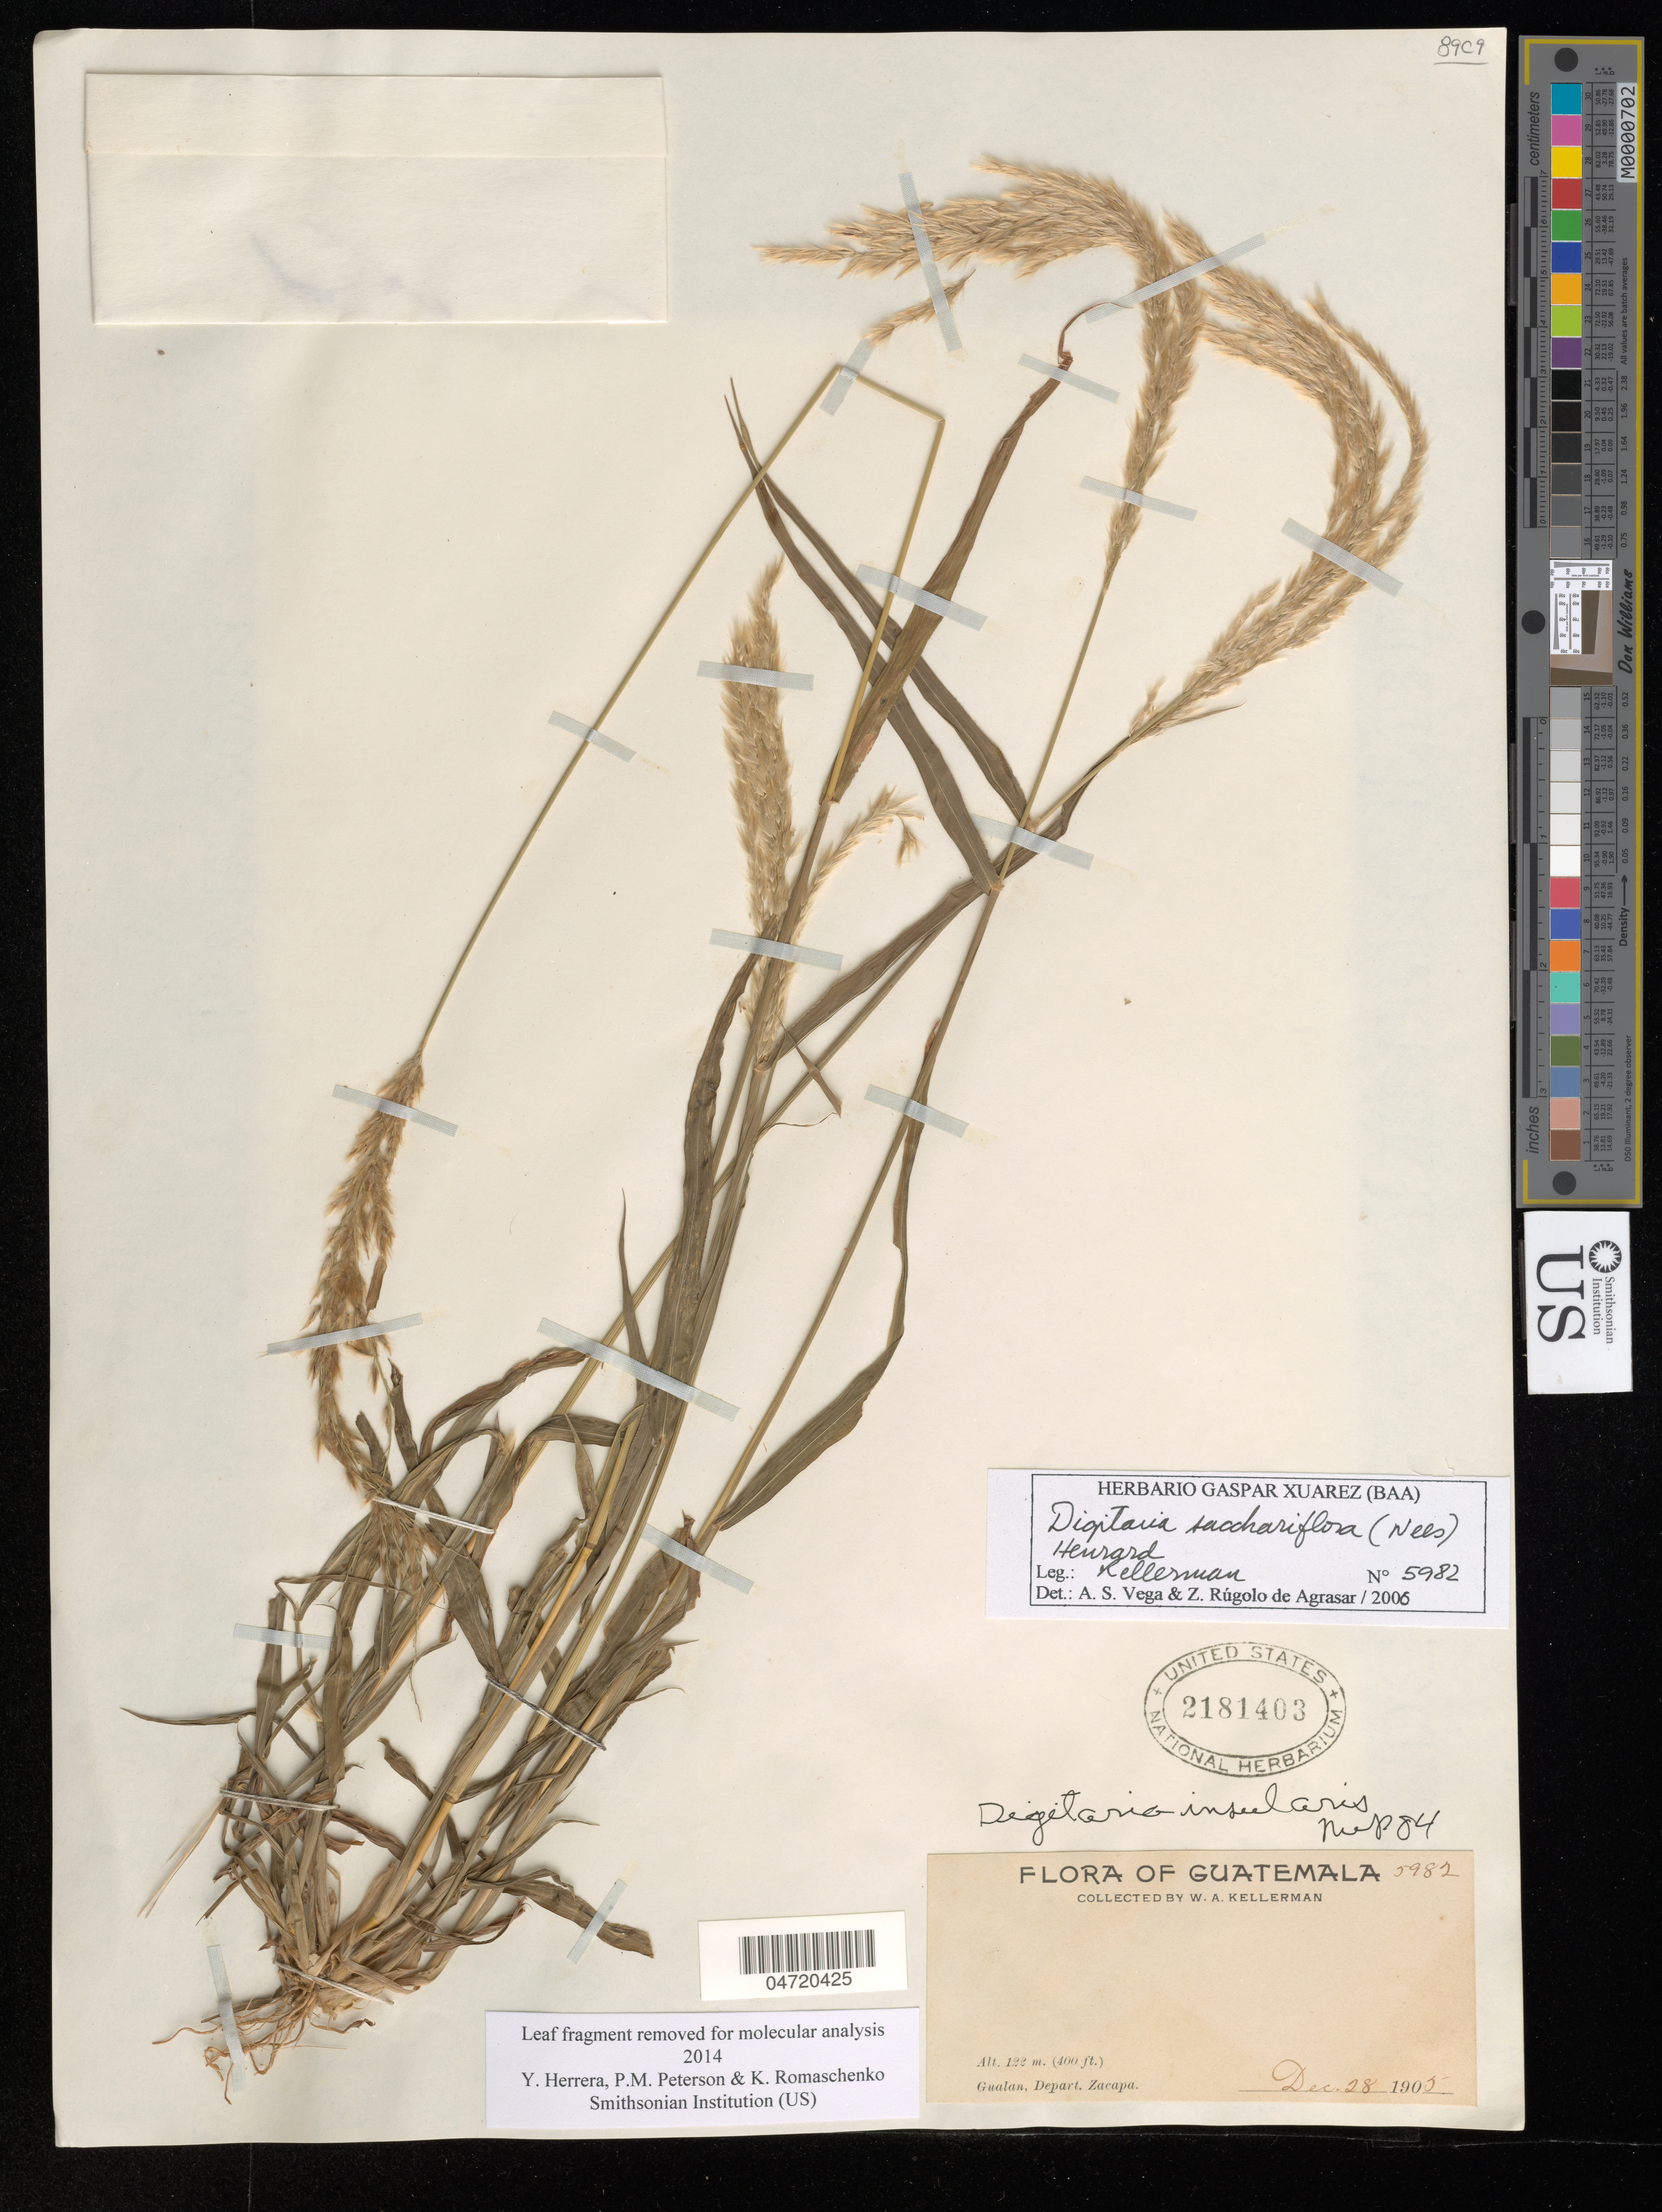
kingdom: Plantae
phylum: Tracheophyta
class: Liliopsida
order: Poales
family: Poaceae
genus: Digitaria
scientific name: Digitaria sacchariflora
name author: (Nees) Henr.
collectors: W. Kellerman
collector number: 5982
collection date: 1902-12-28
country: Guatemala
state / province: Zacapa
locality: Gualan, Depart. Zacapa.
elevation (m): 122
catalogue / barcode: US 2181403